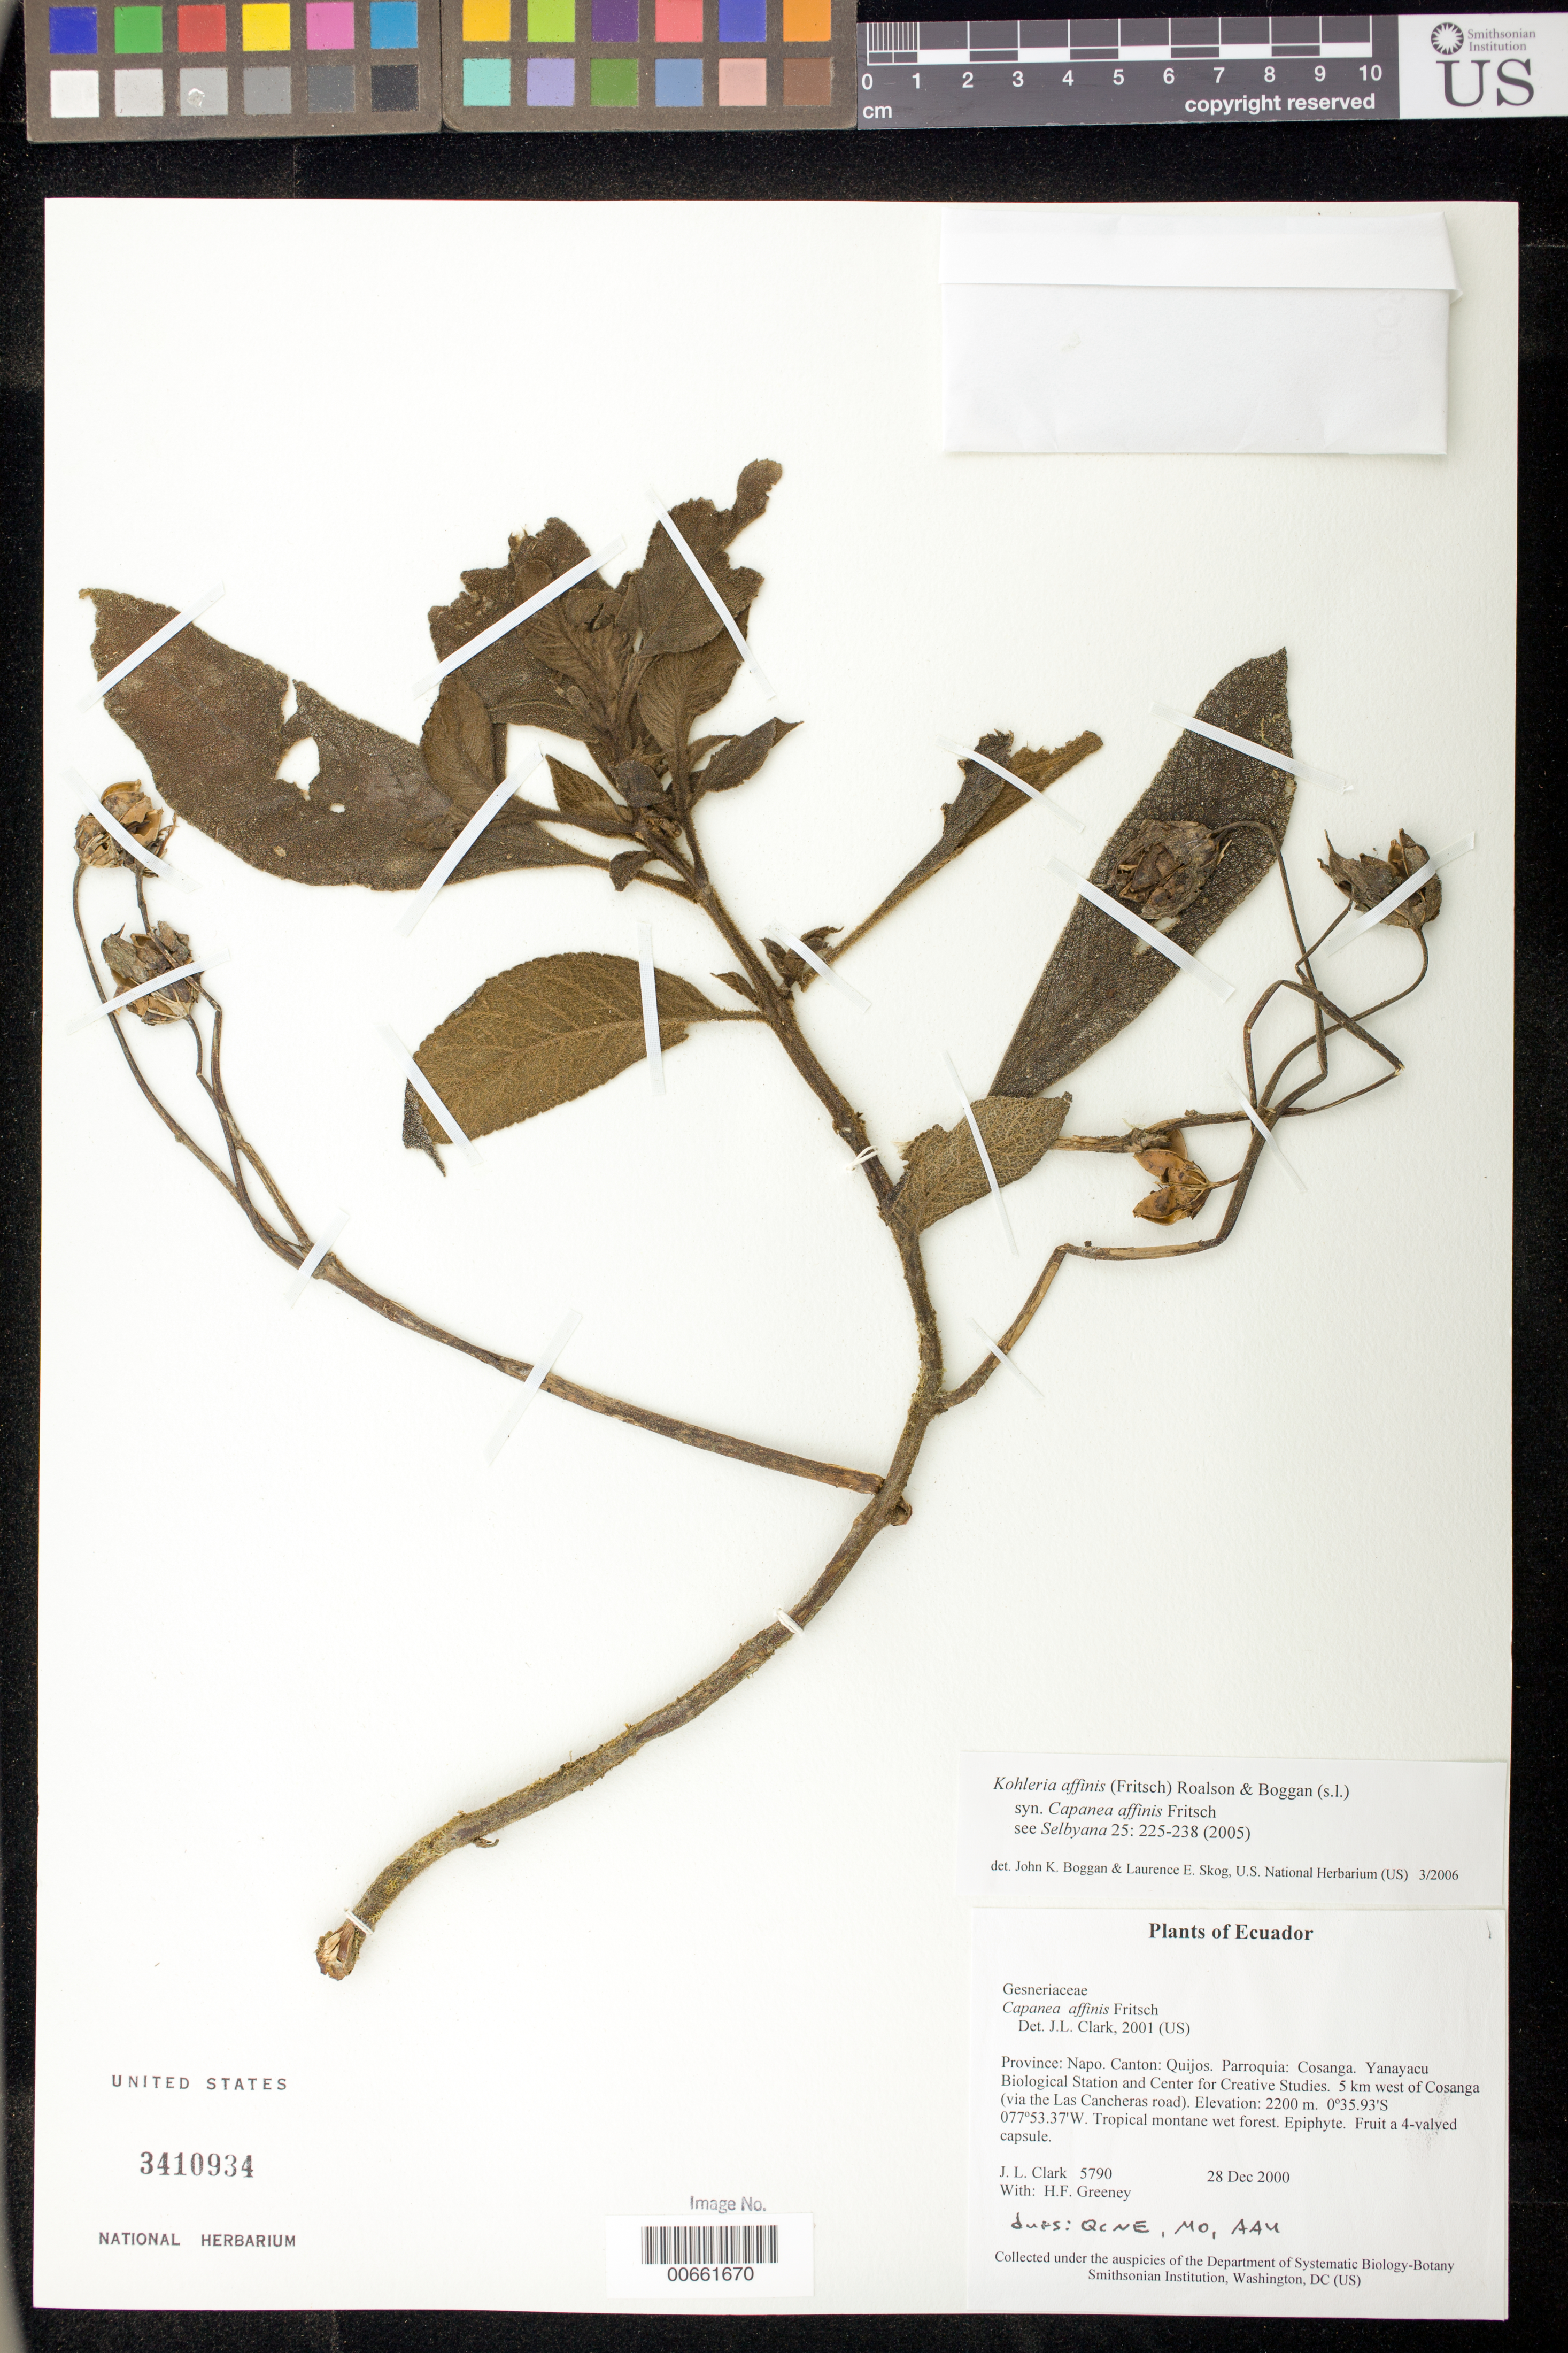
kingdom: Plantae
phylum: Tracheophyta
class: Magnoliopsida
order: Lamiales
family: Gesneriaceae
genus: Kohleria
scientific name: Kohleria affinis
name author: (Fritsch) Roalson & Boggan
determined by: Boggan, J. K.; Skog, L. E.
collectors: J. L. Clark & H. Greeney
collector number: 5790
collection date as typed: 28 Dec 2000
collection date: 2000-12-28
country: Ecuador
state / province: Napo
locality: Cantón: Quijos. Parroquia: Cosanga. Yanayacu Biological Station and Center for Creative Studies. 5 km west of Cosanga (via the Las Cancheras road).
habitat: Tropical montane wet forest.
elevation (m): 2200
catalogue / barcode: US 3410934